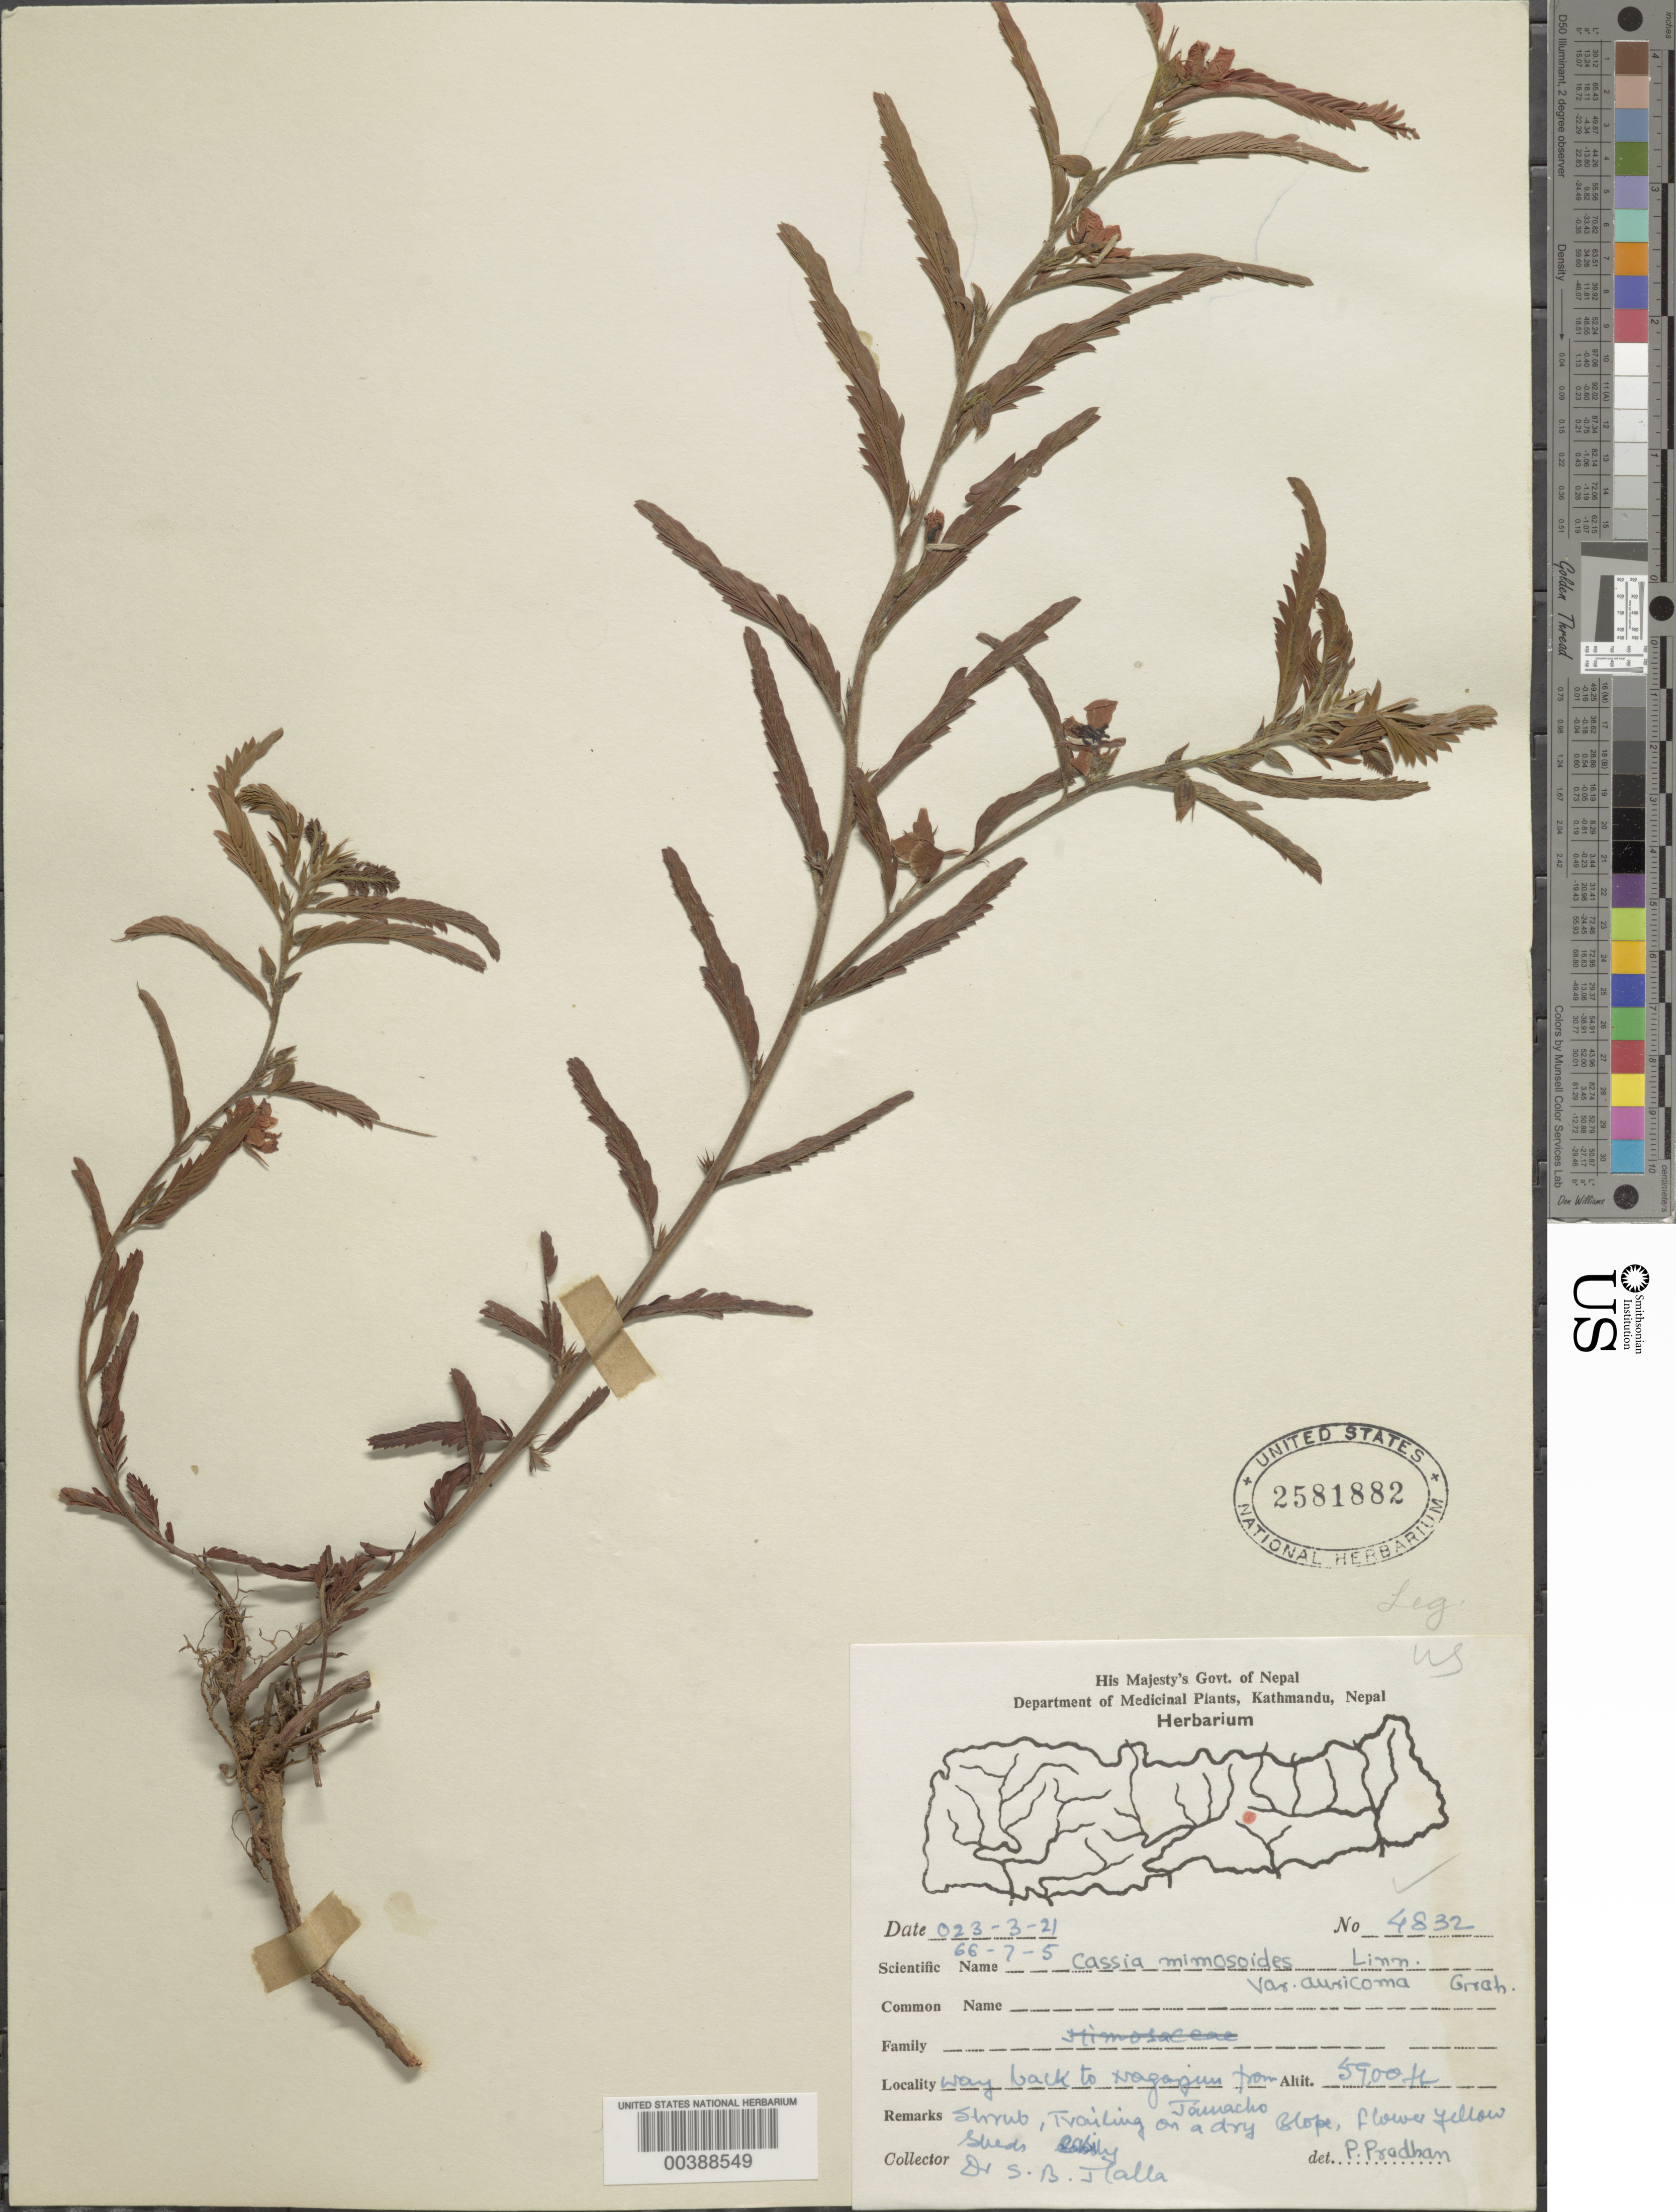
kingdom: Plantae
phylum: Tracheophyta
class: Magnoliopsida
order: Fabales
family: Fabaceae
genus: Chamaecrista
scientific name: Chamaecrista mimosoides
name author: (L.) Greene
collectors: S. Jlalla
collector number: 4832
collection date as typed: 05 Jul 1966 or 07 May 1966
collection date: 1966-05-07 or 1966-07-05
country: Nepal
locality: Way back to xagajum from jamacho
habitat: Dry slope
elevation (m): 1798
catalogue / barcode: US 2581882